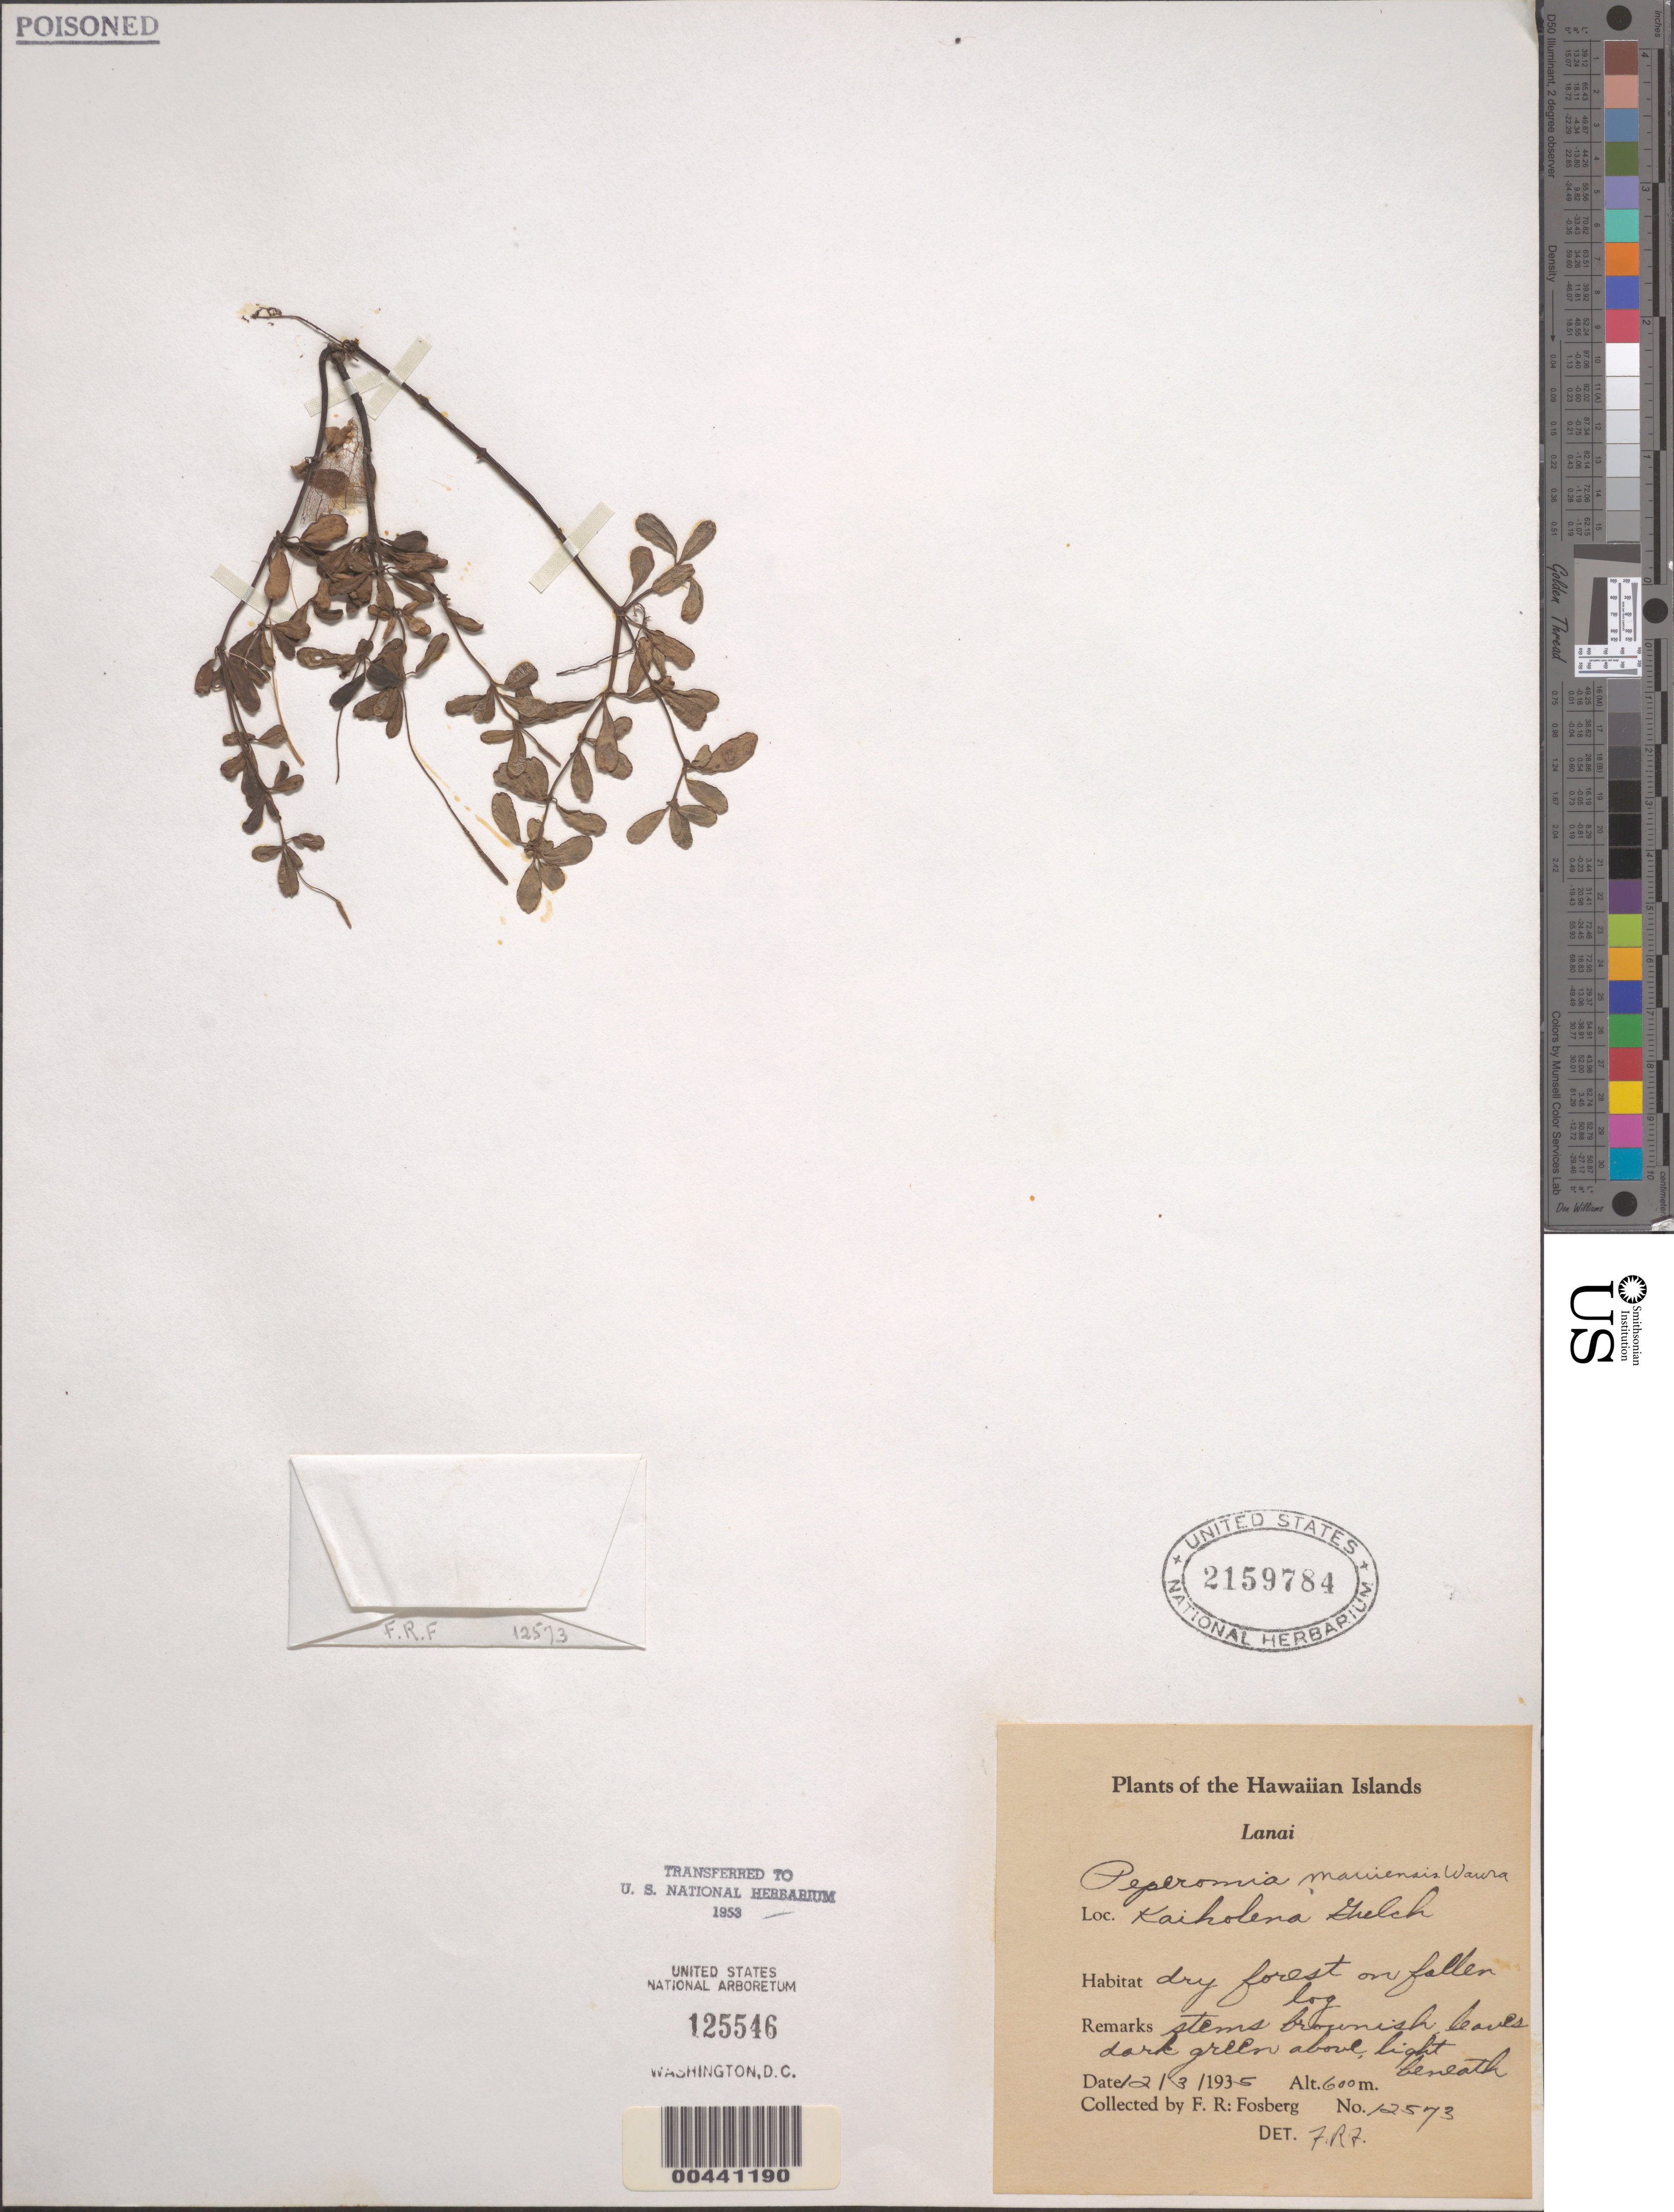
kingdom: Plantae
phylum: Tracheophyta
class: Magnoliopsida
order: Piperales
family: Piperaceae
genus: Peperomia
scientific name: Peperomia mauiensis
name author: Wawra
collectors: F. R. Fosberg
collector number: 12573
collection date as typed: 3 Dec 1935 or 12 Mar 1935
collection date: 1935-03-12 or 1935-12-03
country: United States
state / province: Hawaii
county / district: Maui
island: Lana'i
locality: Kaiholena Gulch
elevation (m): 600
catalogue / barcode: US 2159784